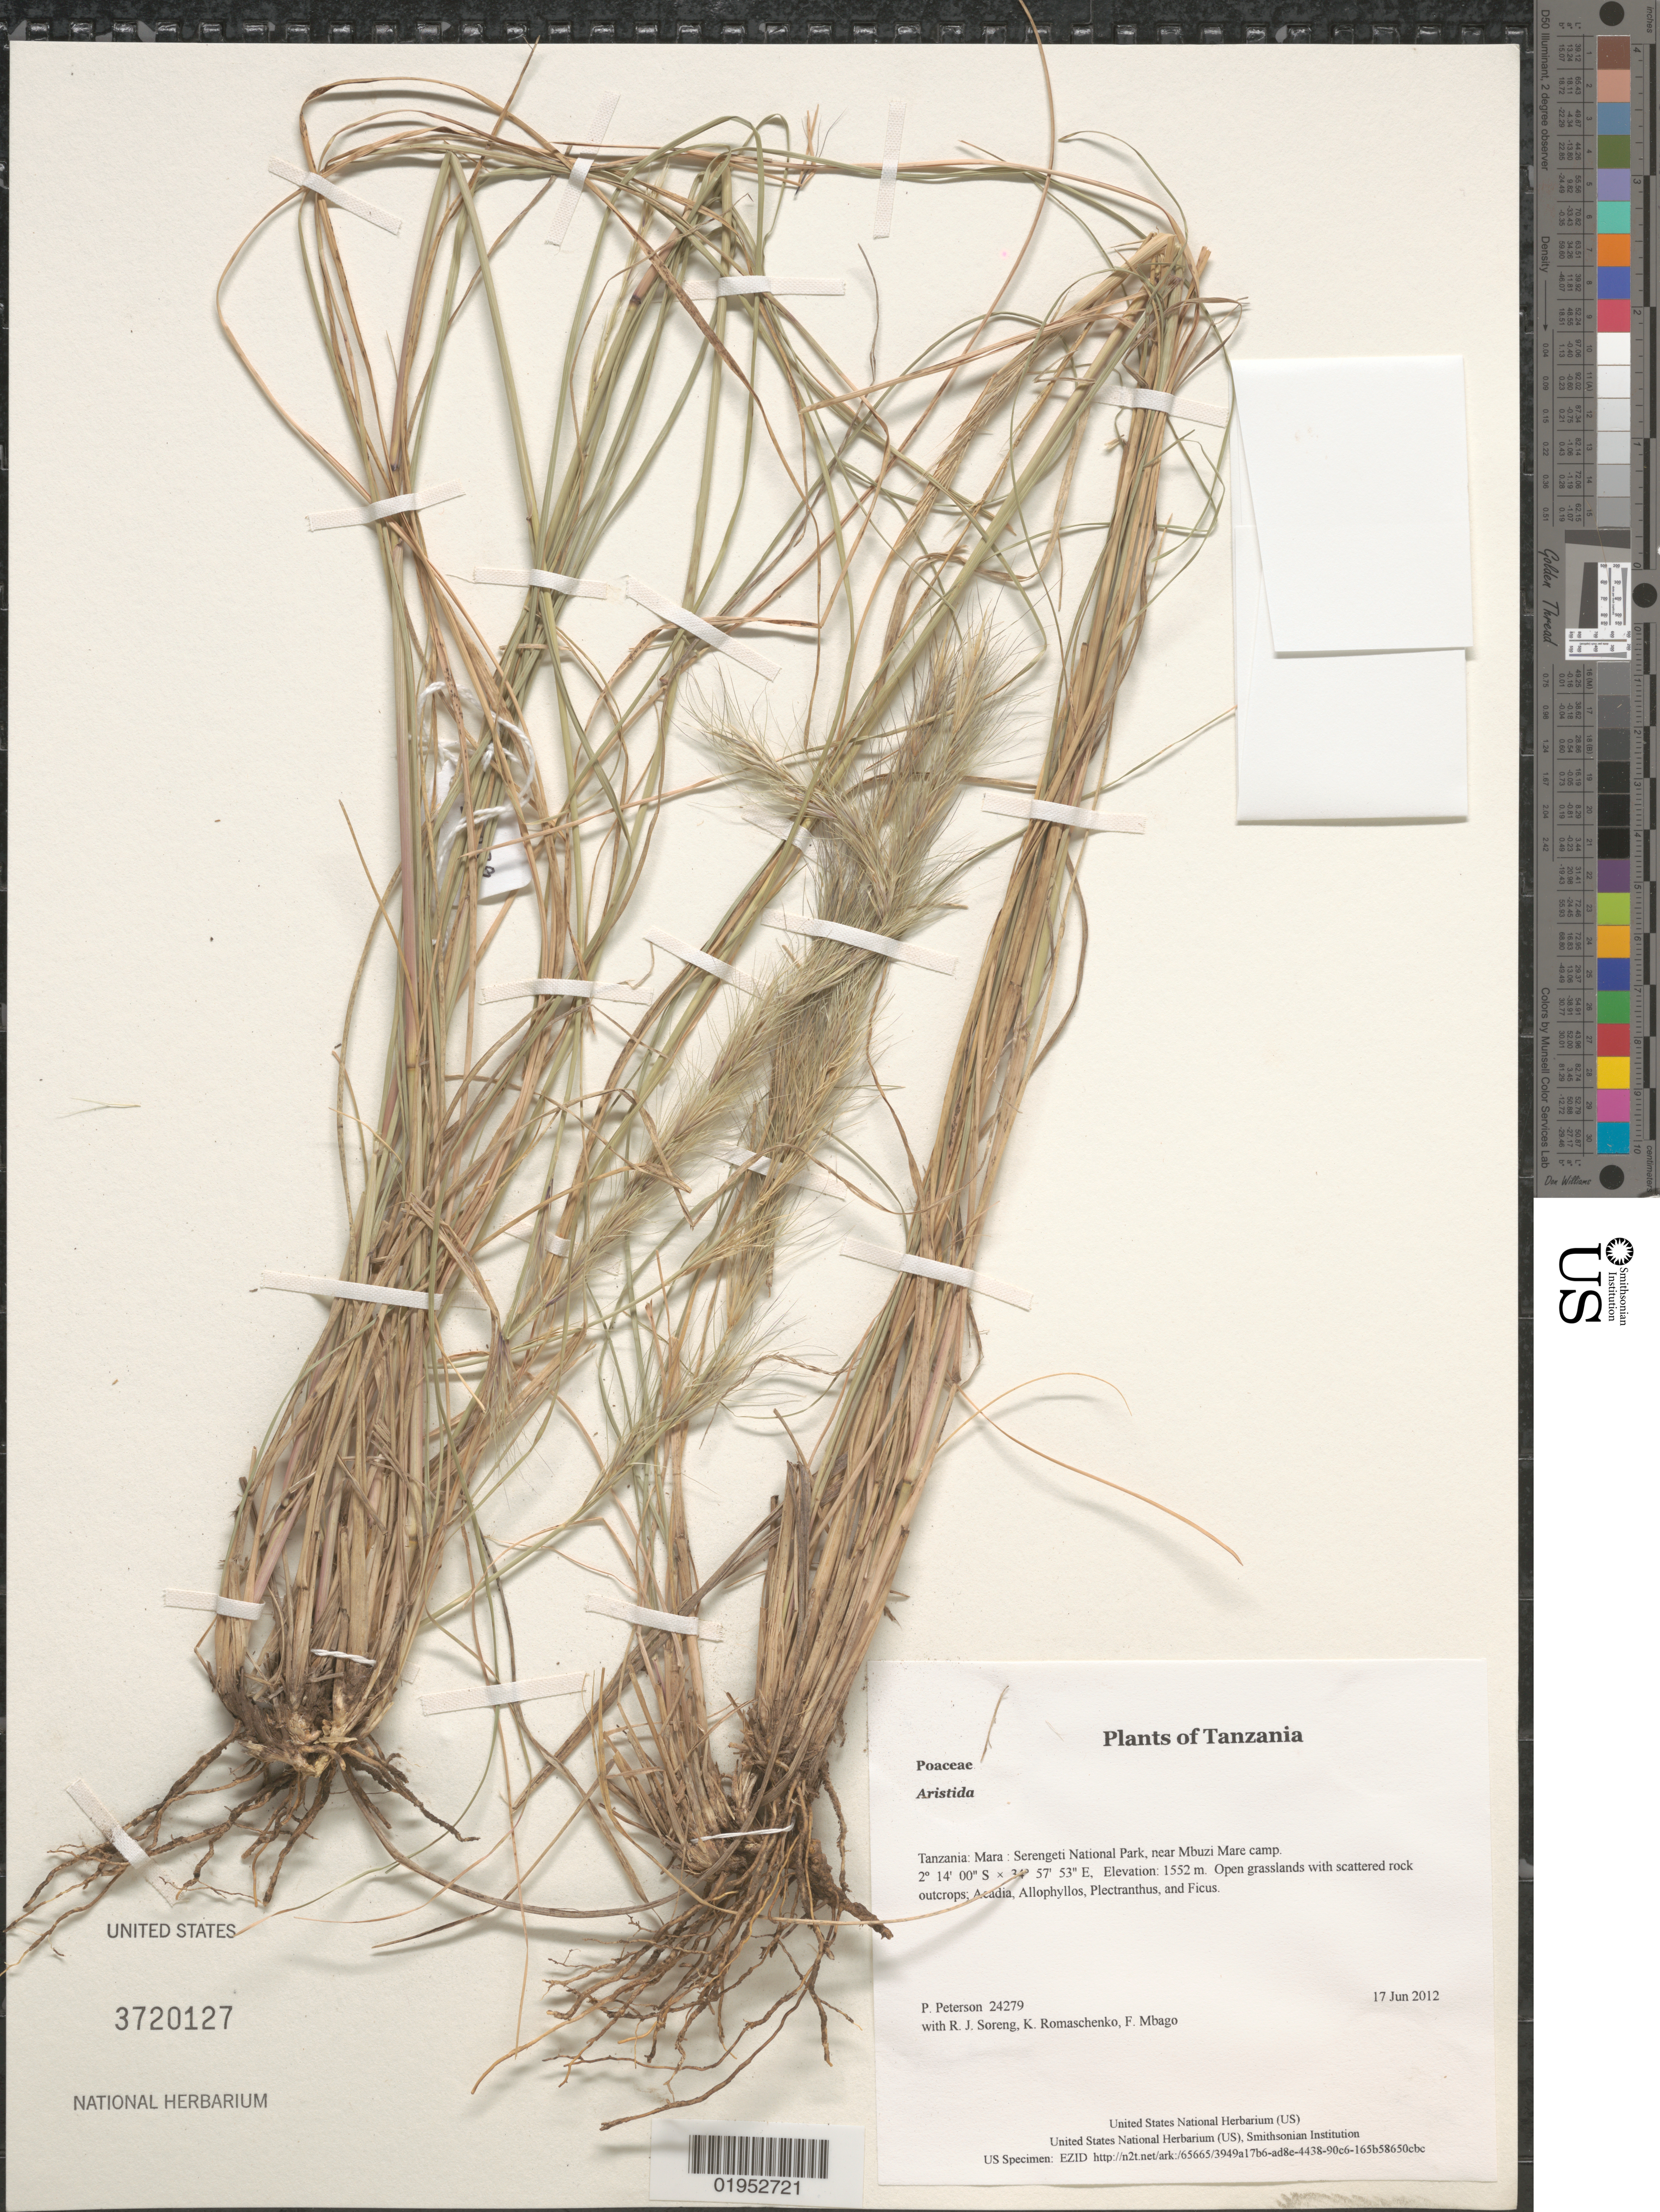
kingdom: Plantae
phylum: Tracheophyta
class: Liliopsida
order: Poales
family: Poaceae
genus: Aristida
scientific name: Aristida sp.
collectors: P. M. Peterson, R. J. Soreng, K. Romaschenko & F. Mbago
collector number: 24279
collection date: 2012-06-17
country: Tanzania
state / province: Mara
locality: Serengeti National Park, near Mbuzi Mare camp.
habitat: Open grasslands with scattered rock outcrops; Acadia, Allophyllos, Plectranthus, and Ficus.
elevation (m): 1552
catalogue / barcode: US 3720127